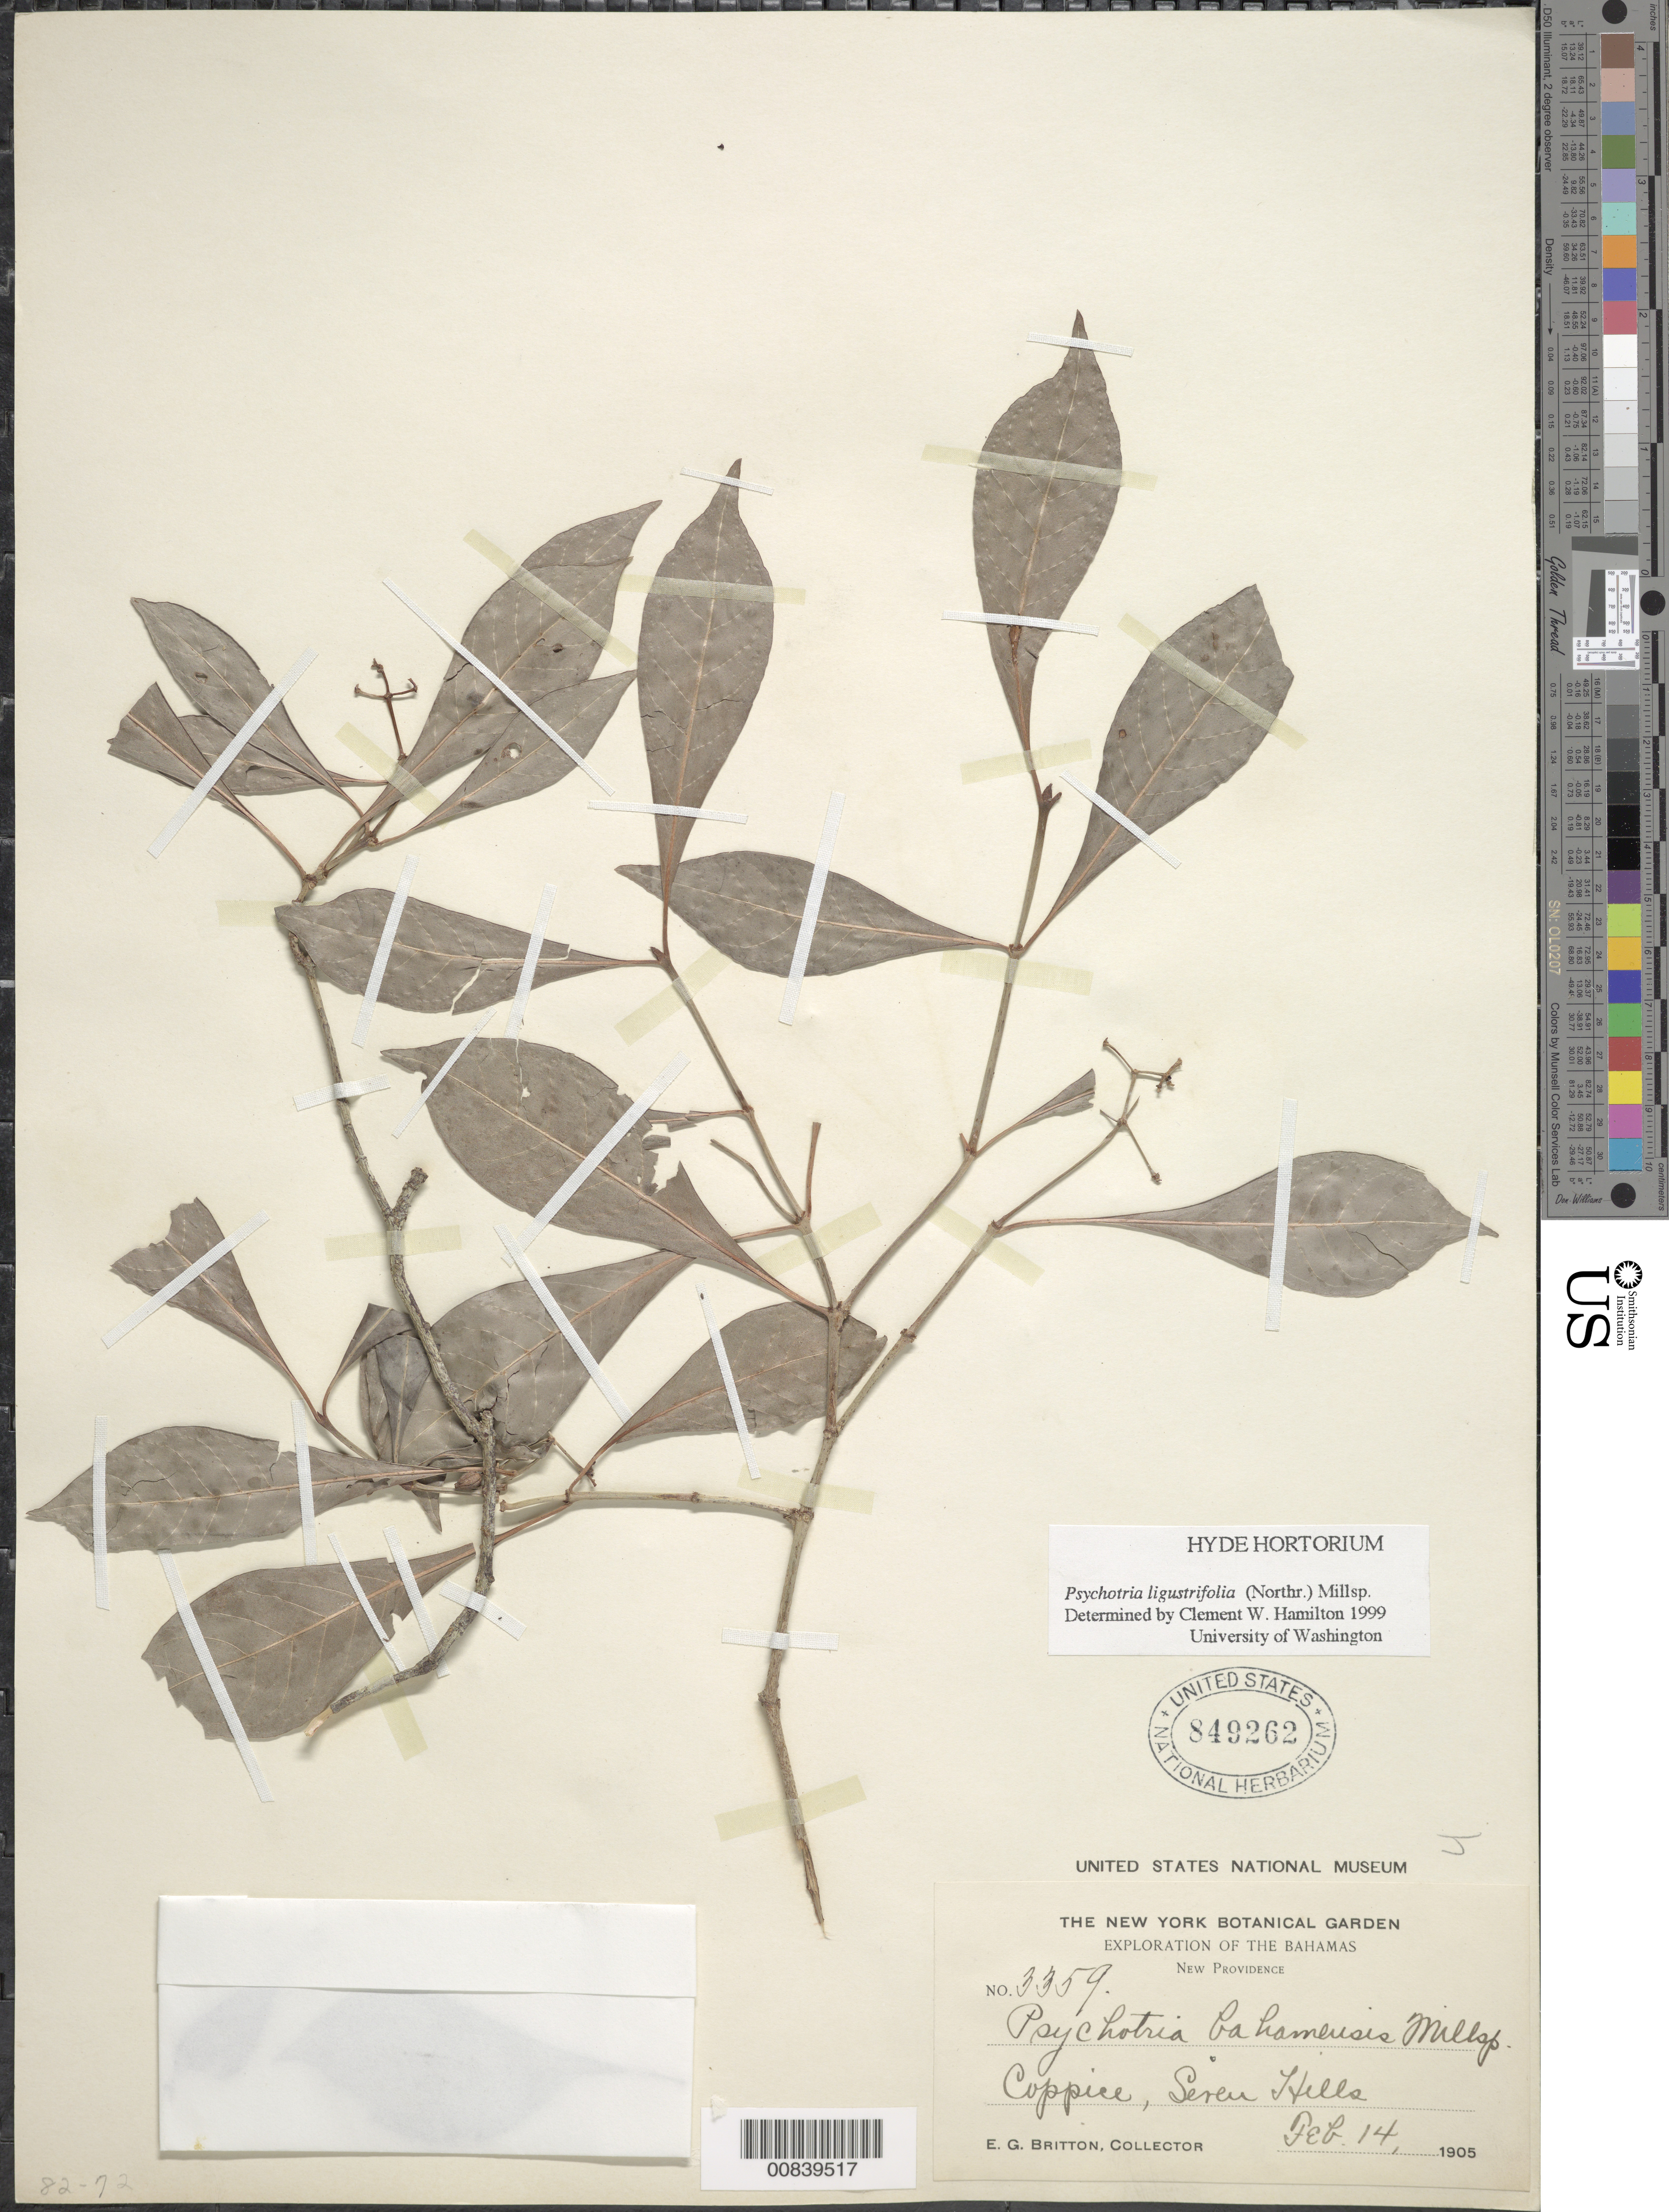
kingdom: Plantae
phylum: Tracheophyta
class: Magnoliopsida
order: Gentianales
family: Rubiaceae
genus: Psychotria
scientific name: Psychotria ligustrifolia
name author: (Northr.) Millsp.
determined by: Hamilton, C. W.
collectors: E. G. Britton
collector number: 3359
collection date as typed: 14 Feb 1905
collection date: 1905-02-14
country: Bahamas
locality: New Providence. Coppice, Seven Hills.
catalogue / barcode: US 849262